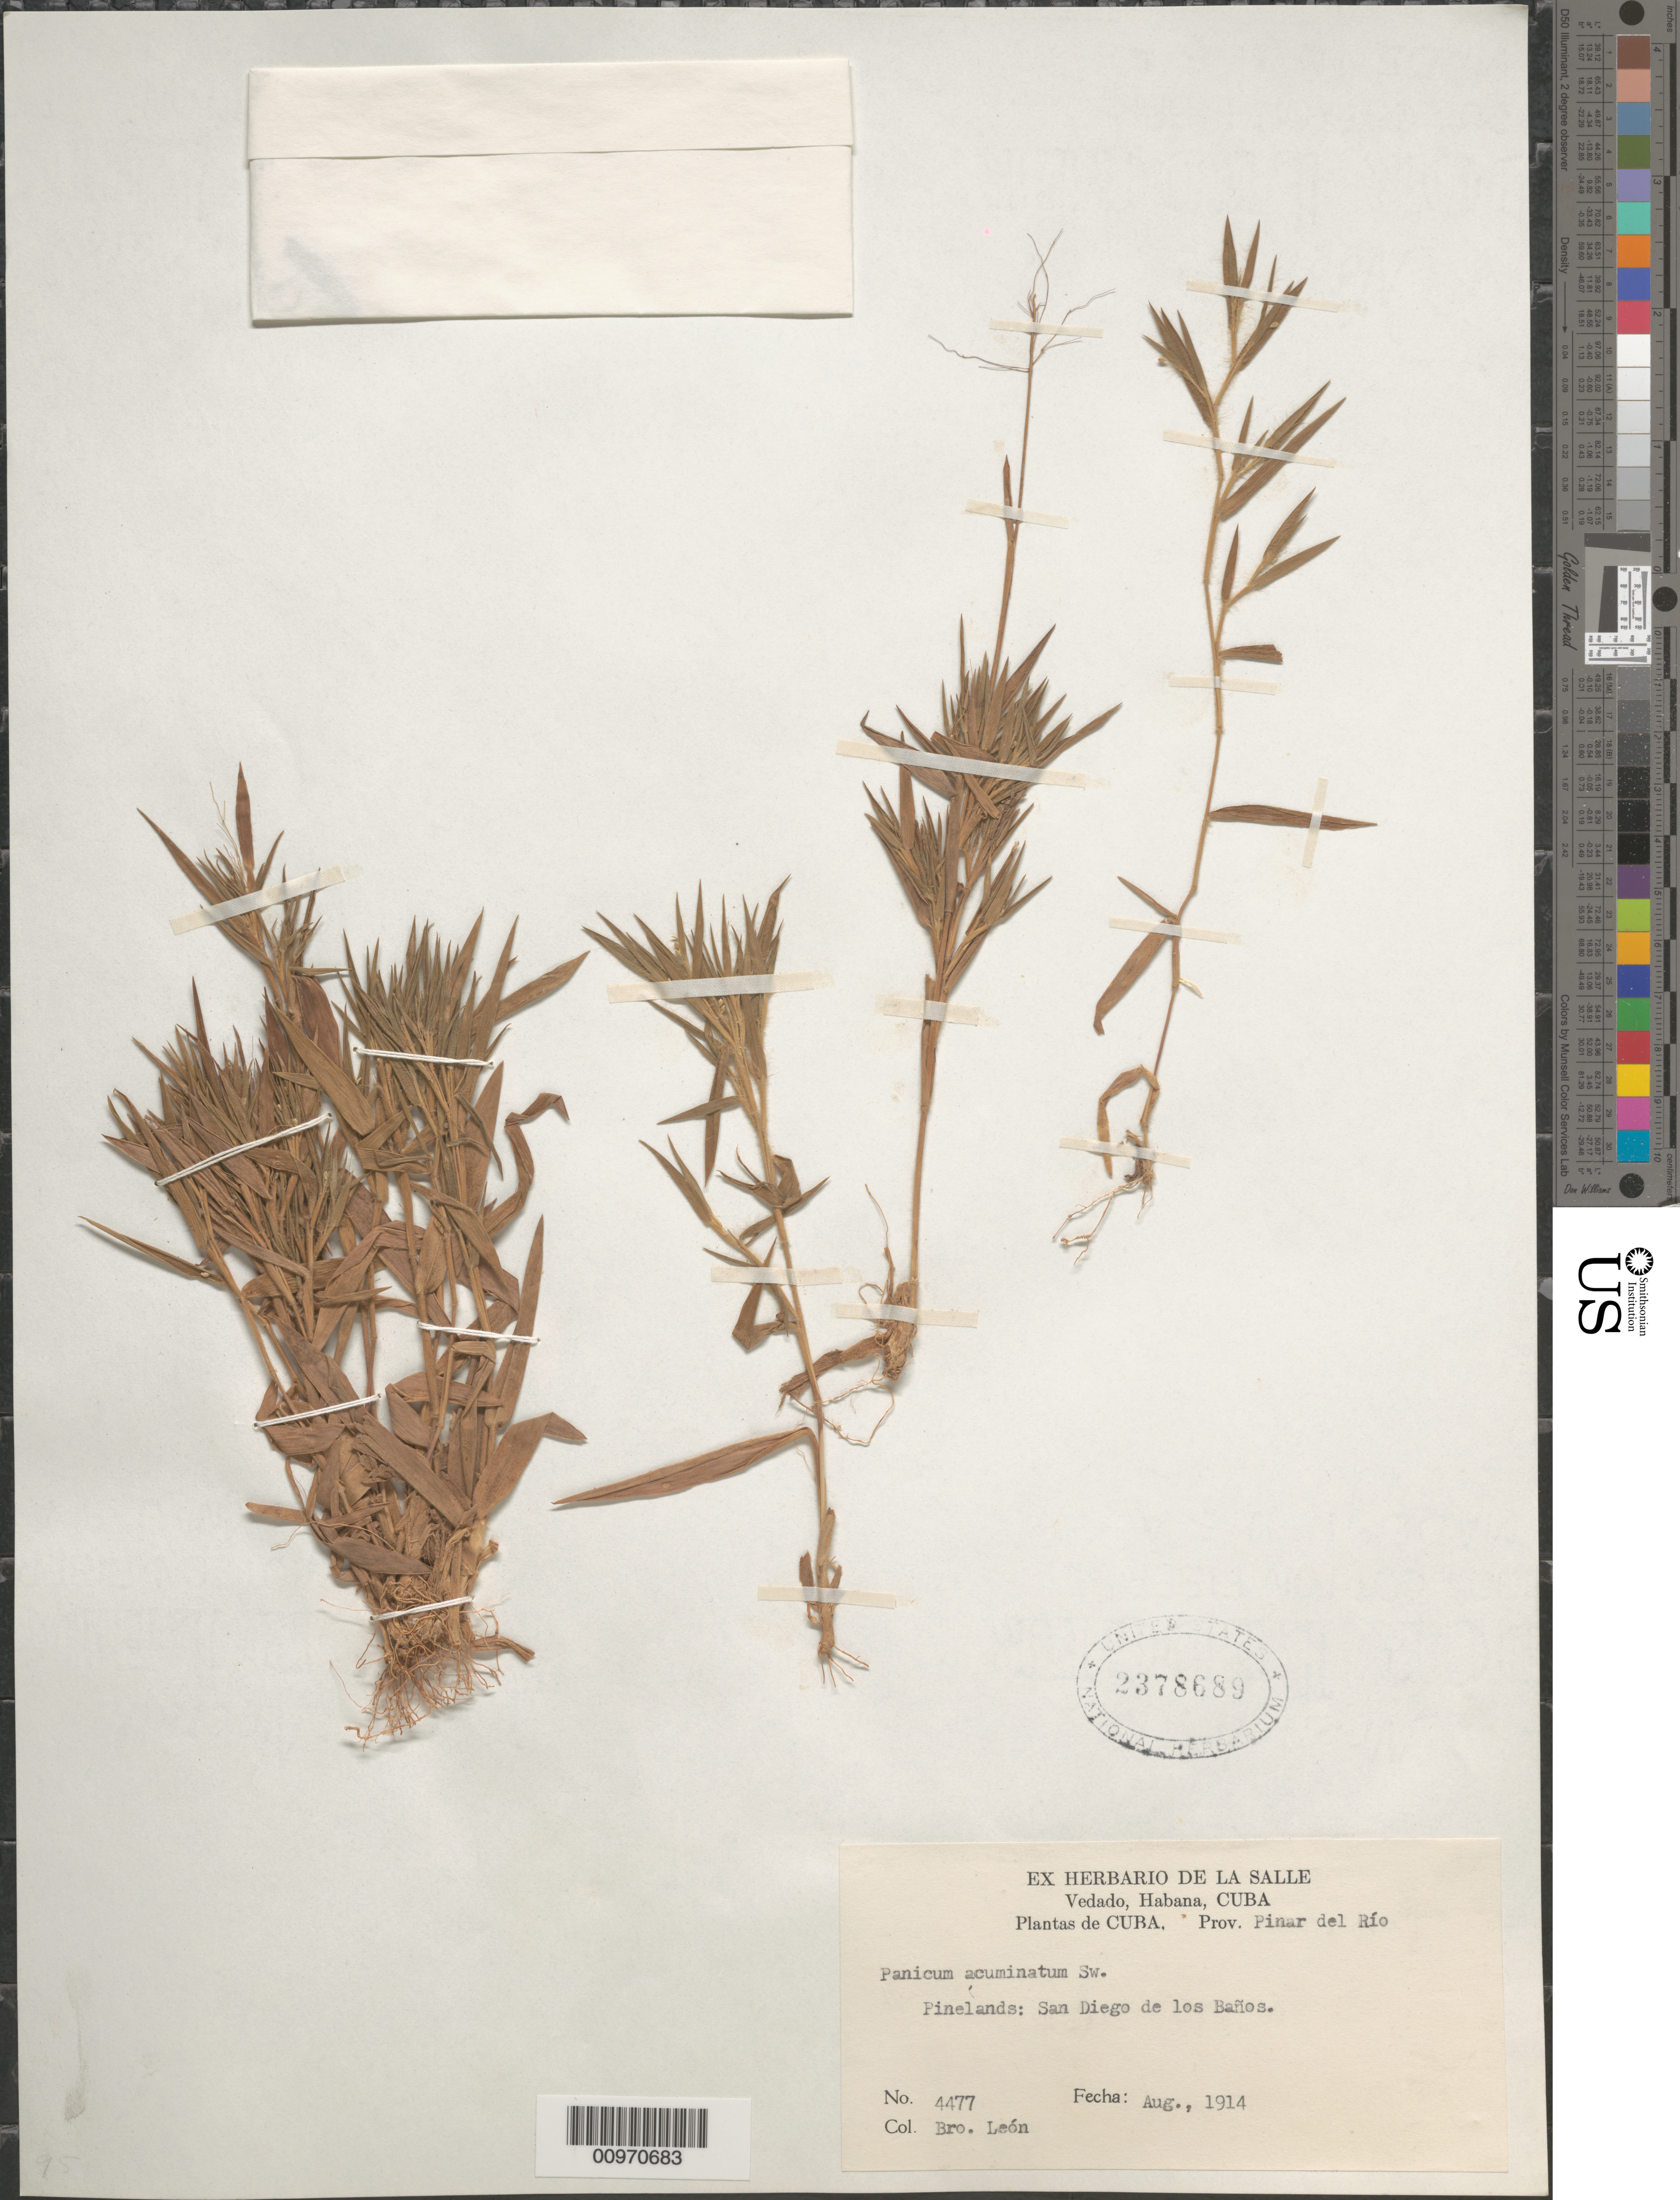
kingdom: Plantae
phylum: Tracheophyta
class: Liliopsida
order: Poales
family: Poaceae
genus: Panicum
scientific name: Panicum acuminatum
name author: Sw.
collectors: Bro. León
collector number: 4477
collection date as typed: Aug 1914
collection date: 1914-08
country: Cuba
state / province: Pinar del Rio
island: Cuba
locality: San Diego de los Baños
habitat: Pinelands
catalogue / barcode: US 2378689